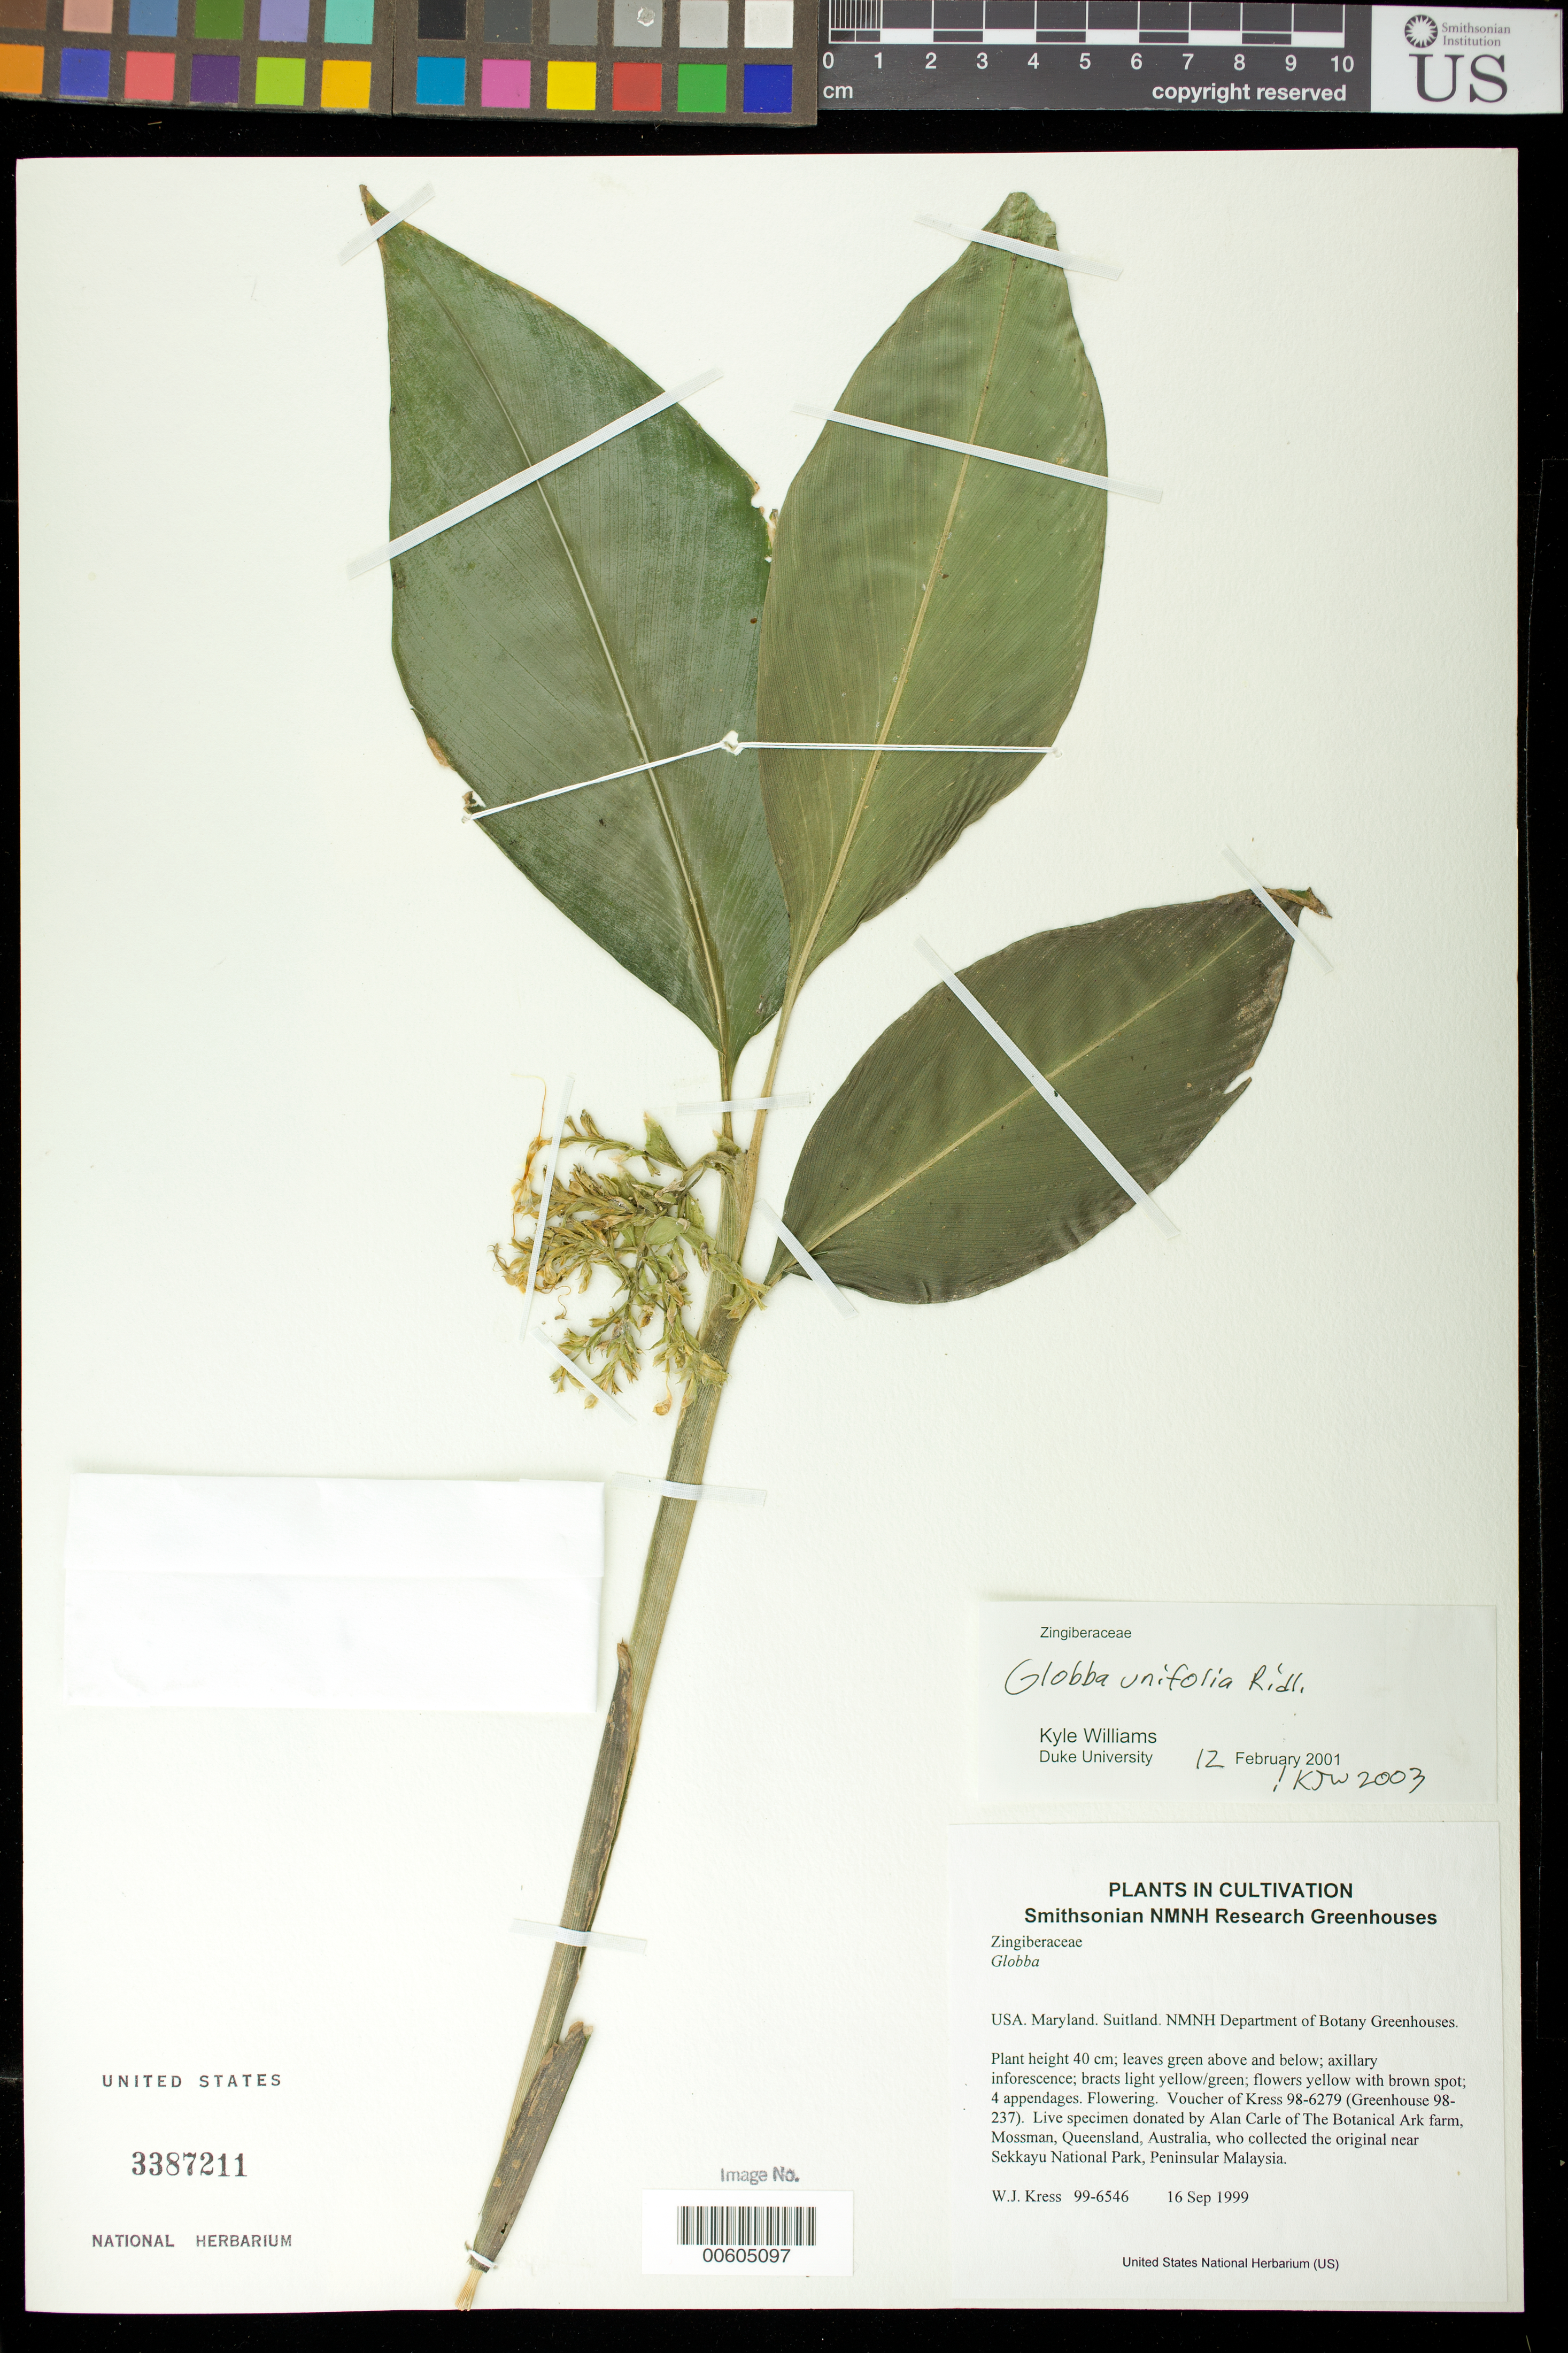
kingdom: Plantae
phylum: Tracheophyta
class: Liliopsida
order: Zingiberales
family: Zingiberaceae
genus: Globba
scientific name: Globba unifolia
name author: Ridl.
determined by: Williams, K. J.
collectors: W. J. Kress & M. Bordelon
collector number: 99-6546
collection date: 1999-09-16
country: United States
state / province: Maryland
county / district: Prince George's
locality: NMNH Botany Research Greenhouses. Suitland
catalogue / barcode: US 3387211